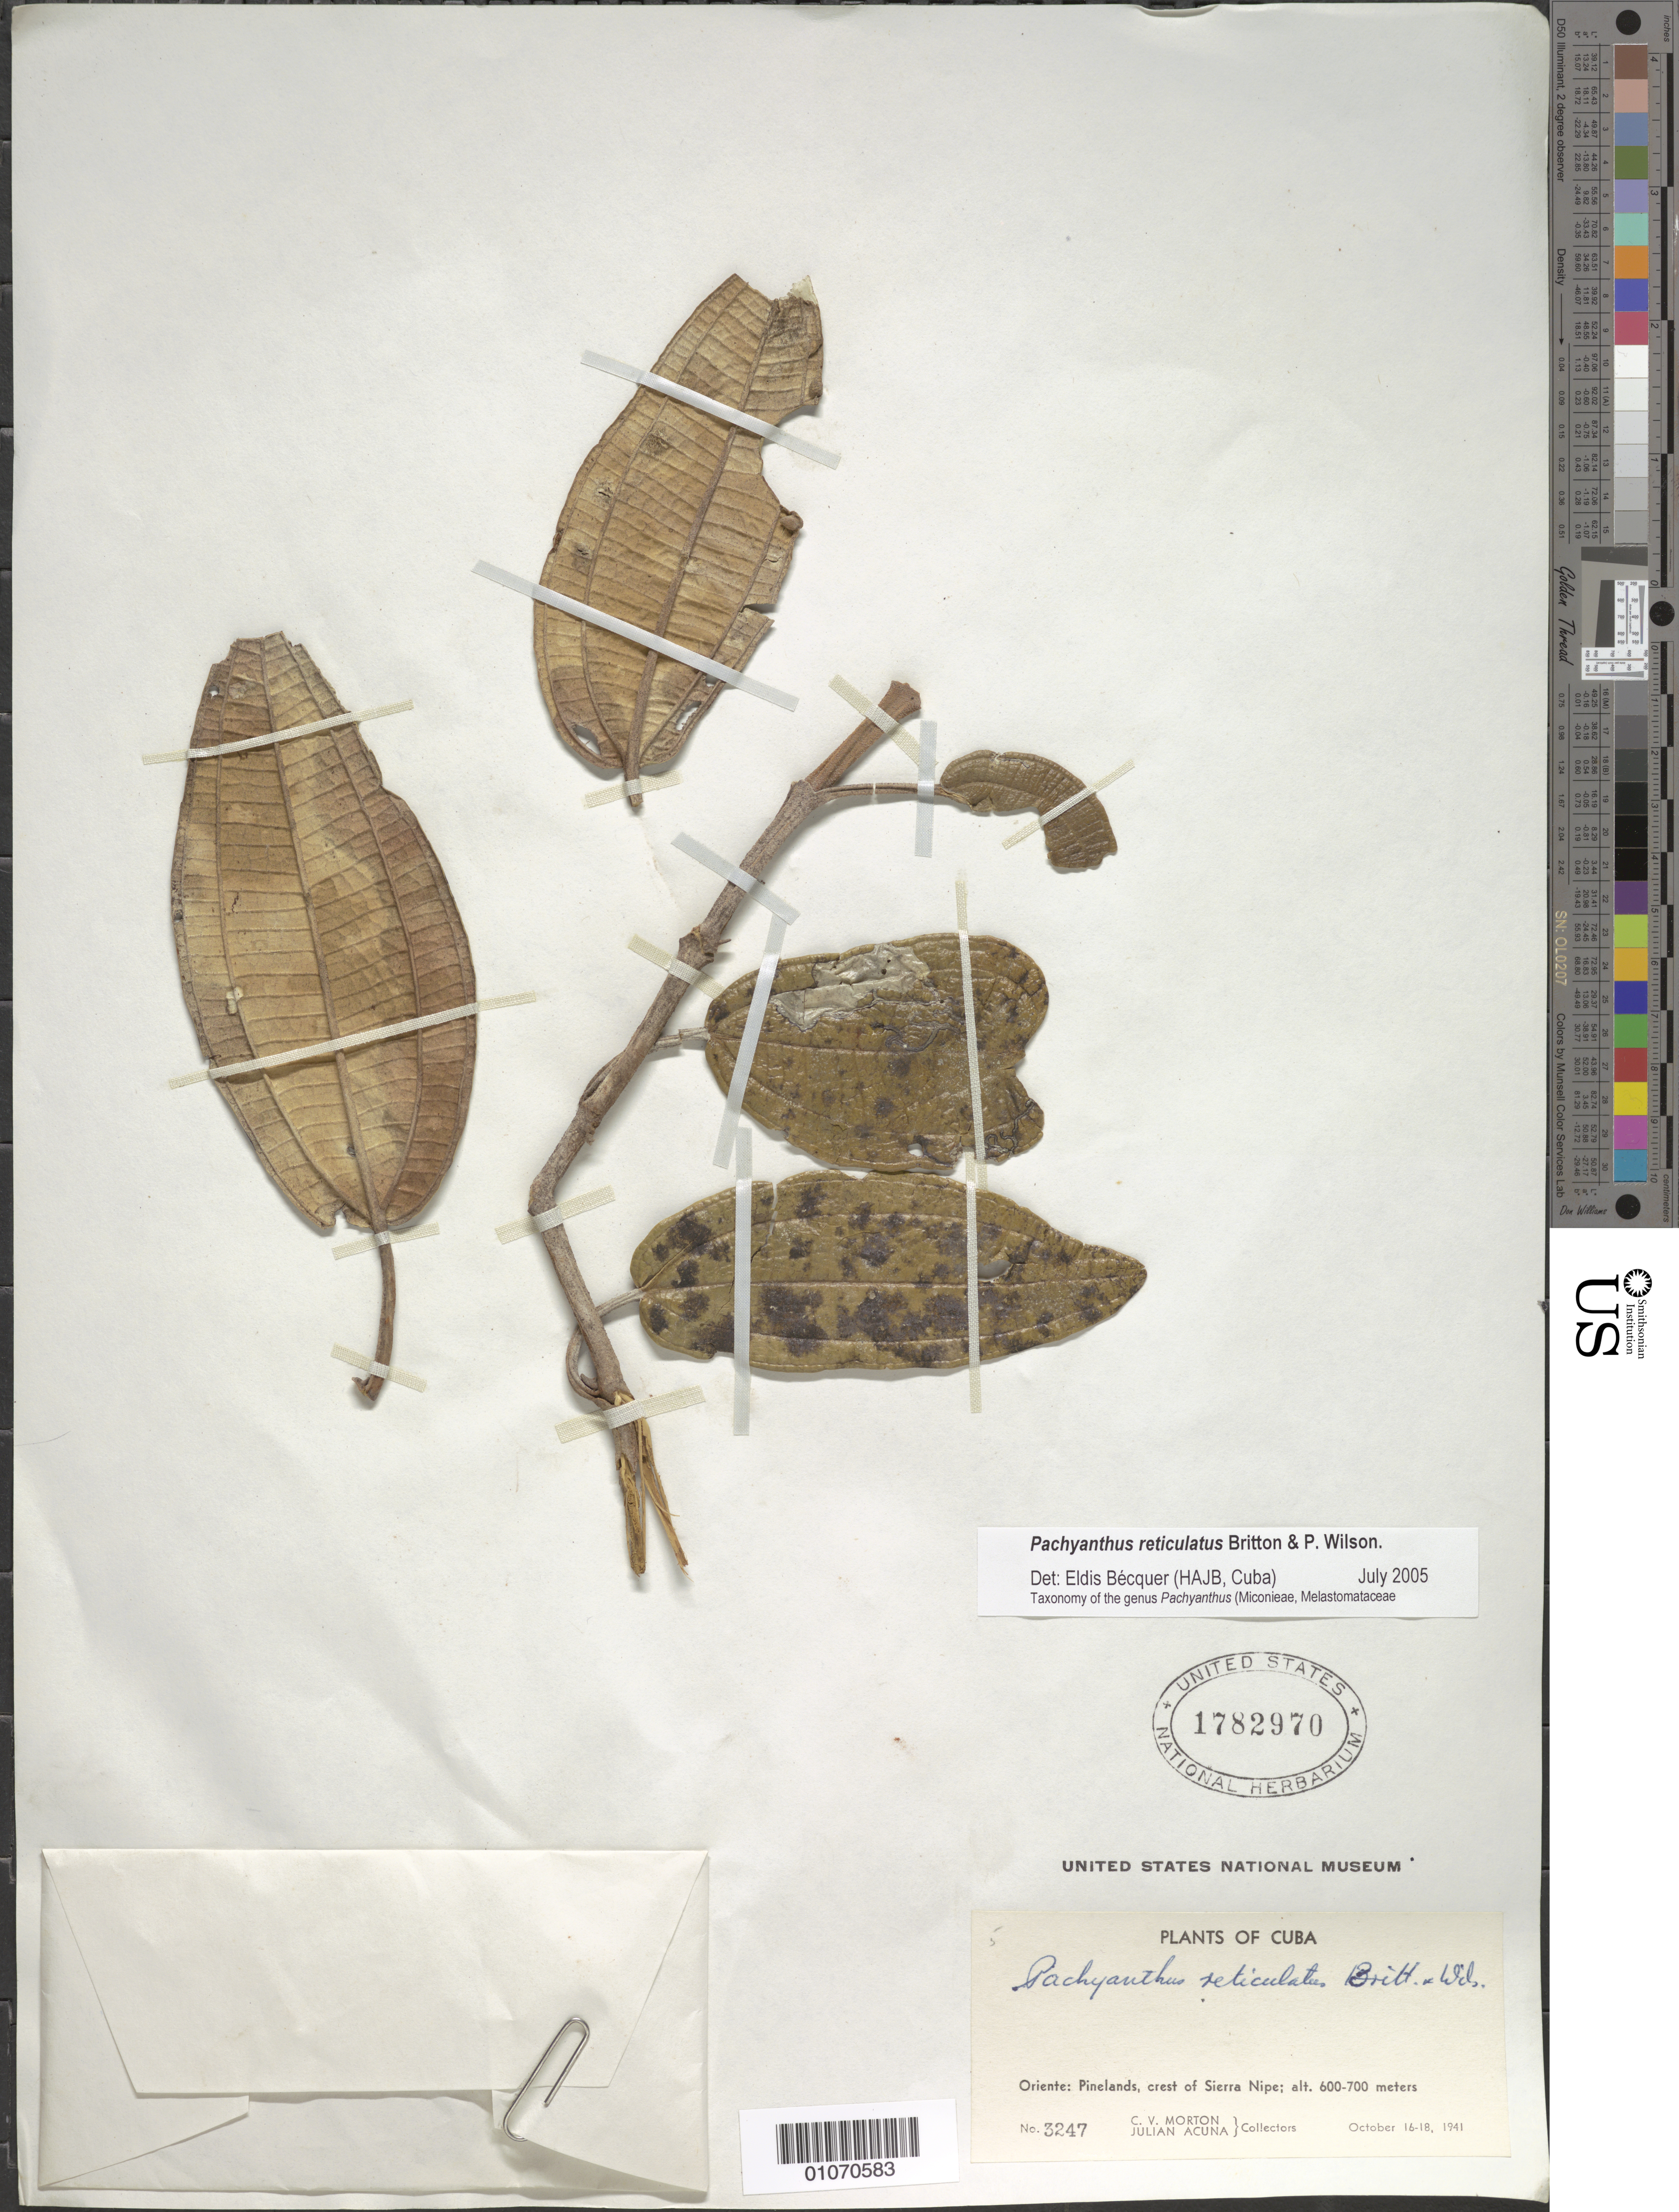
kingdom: Plantae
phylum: Tracheophyta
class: Magnoliopsida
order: Myrtales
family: Melastomataceae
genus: Pachyanthus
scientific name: Pachyanthus reticulatus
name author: Britton & P. Wilson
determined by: Bécquer Granados, E. R., (HAJB)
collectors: C. V. Morton & J. Acuña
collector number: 3247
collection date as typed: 16 Oct 1941 to 18 Oct 1941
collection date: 1941-10-16/1941-10-18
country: Cuba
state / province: Holguín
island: Cuba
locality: Sierra de Nipe, at crest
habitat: Pinelands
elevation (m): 600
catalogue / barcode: US 1782970